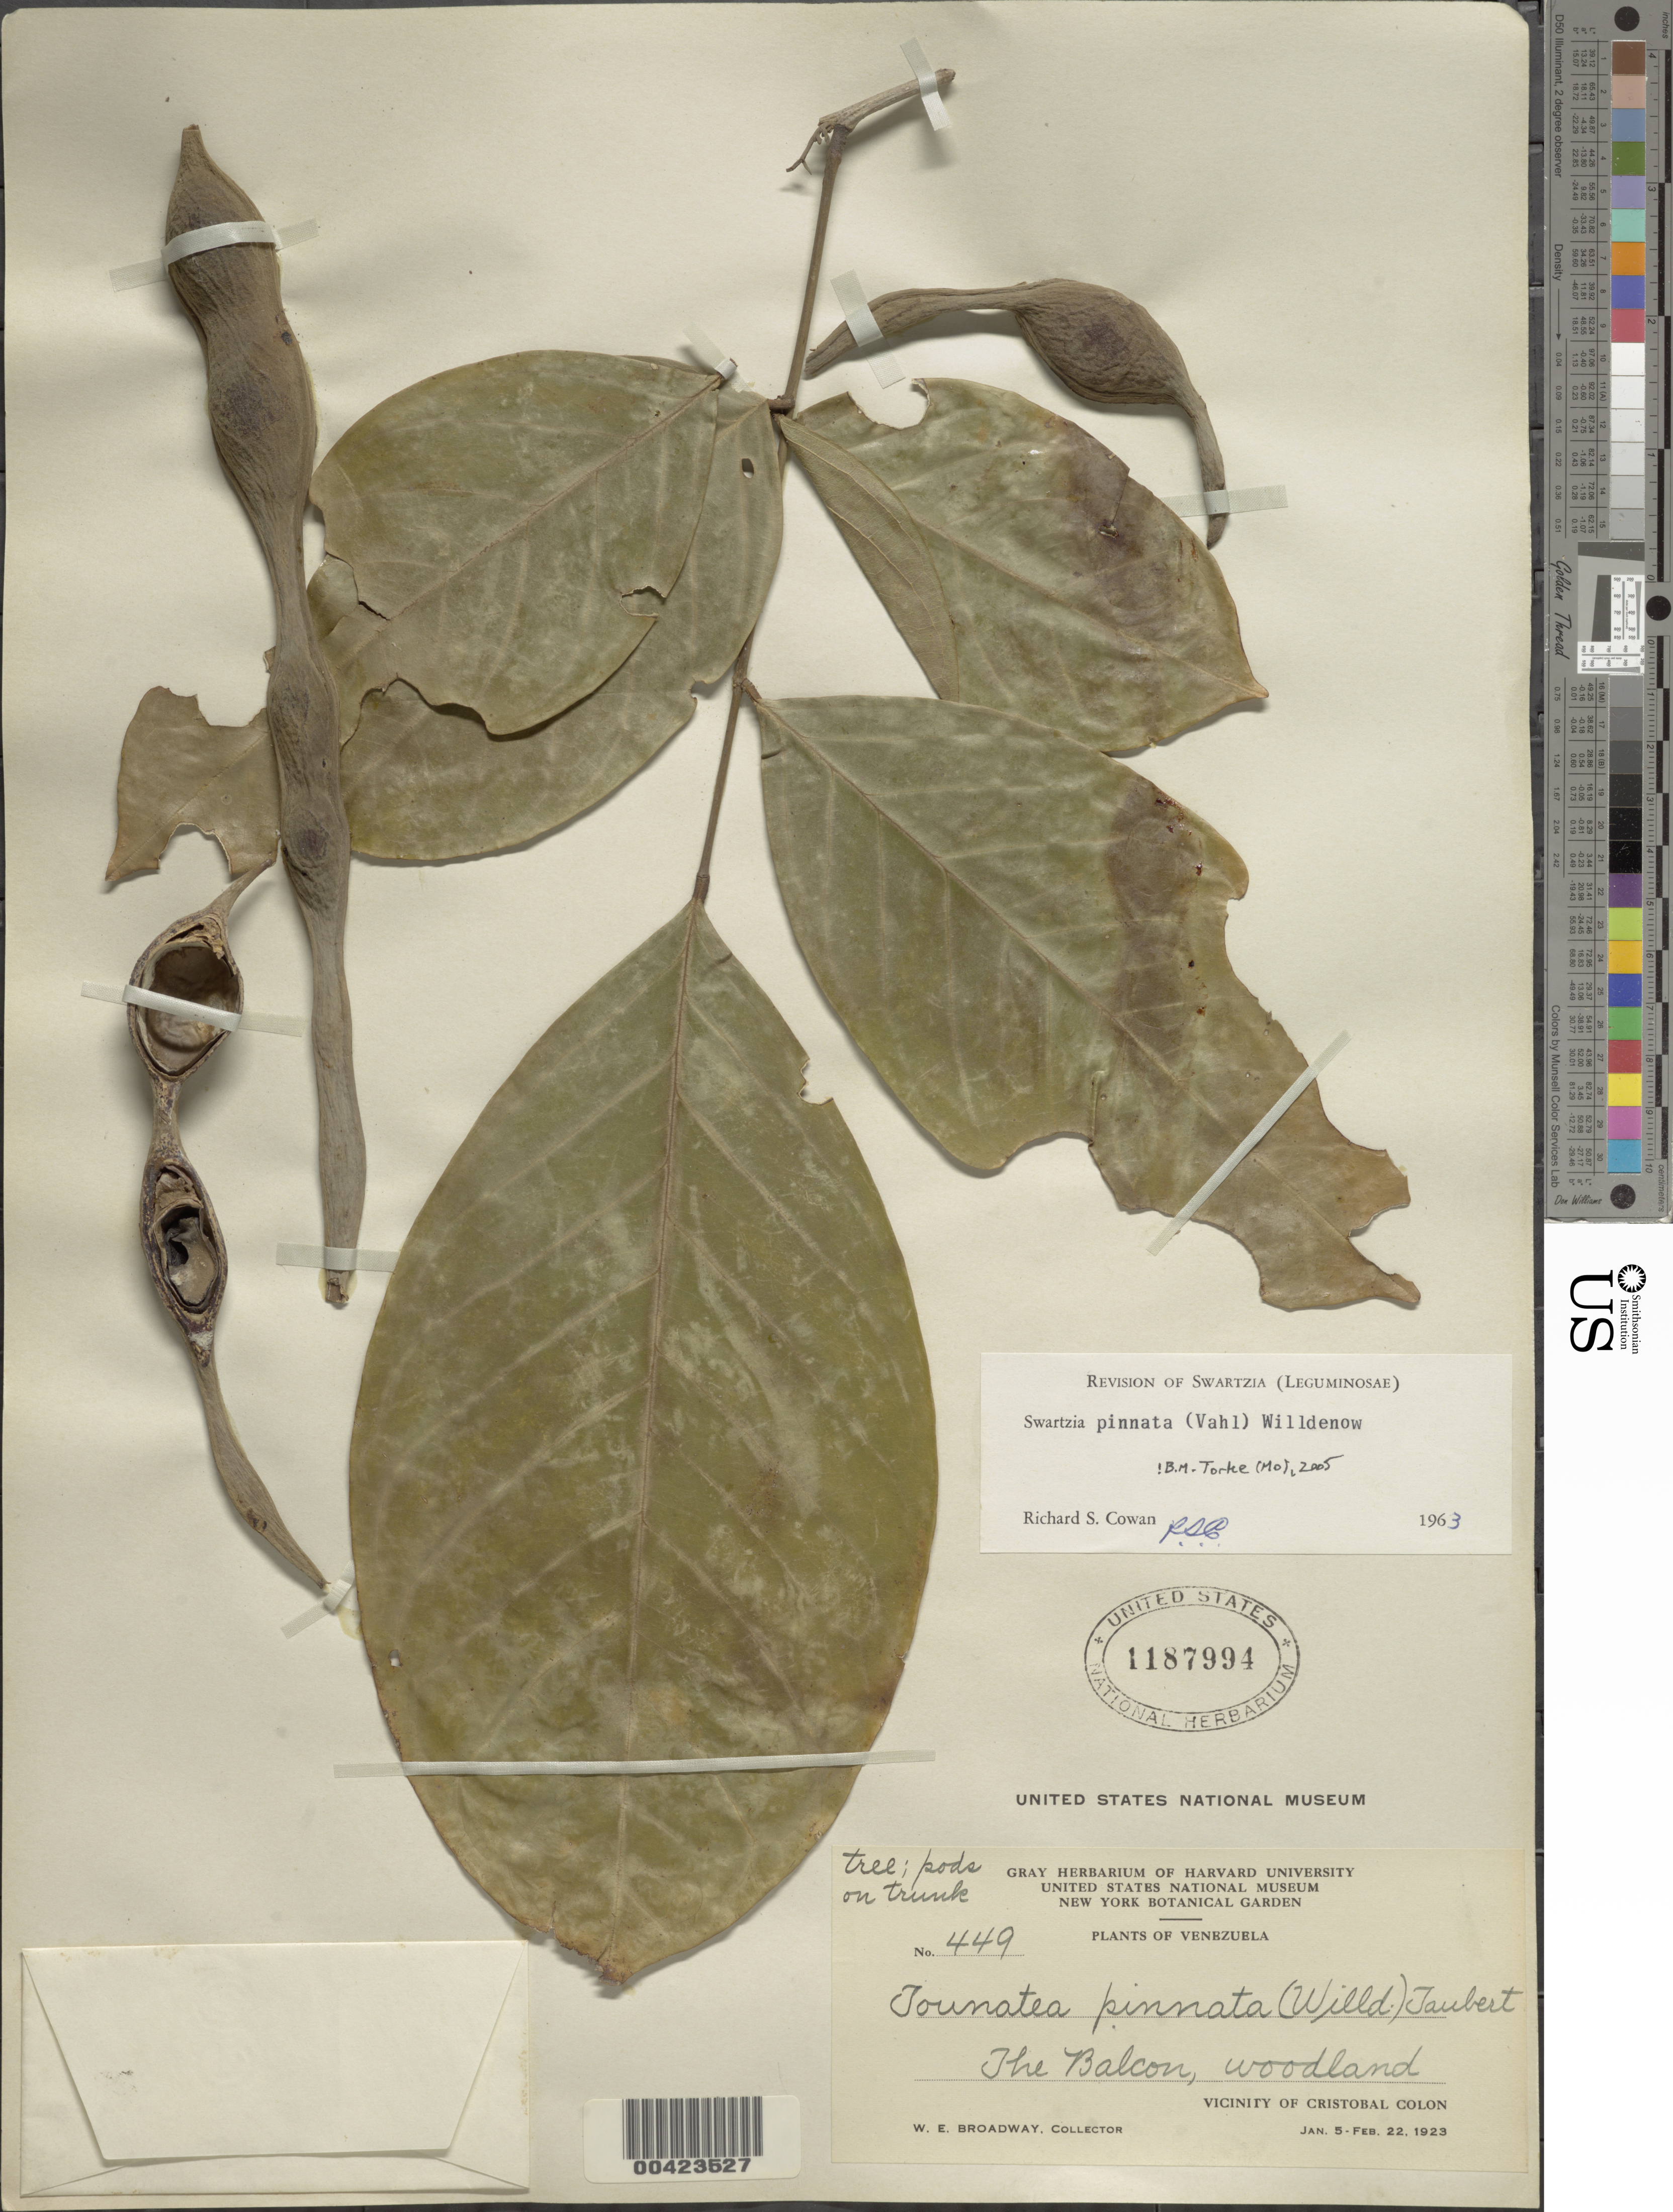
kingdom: Plantae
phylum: Tracheophyta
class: Magnoliopsida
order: Fabales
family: Fabaceae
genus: Swartzia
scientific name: Swartzia pinnata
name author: (Vahl) Willd.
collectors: W. E. Broadway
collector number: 449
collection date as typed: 05 Jan 1923 to 22 Feb 1923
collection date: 1923-01-05/1923-02-22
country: Venezuela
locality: Cristobal colon, vicinity of; the balcon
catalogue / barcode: US 1187994